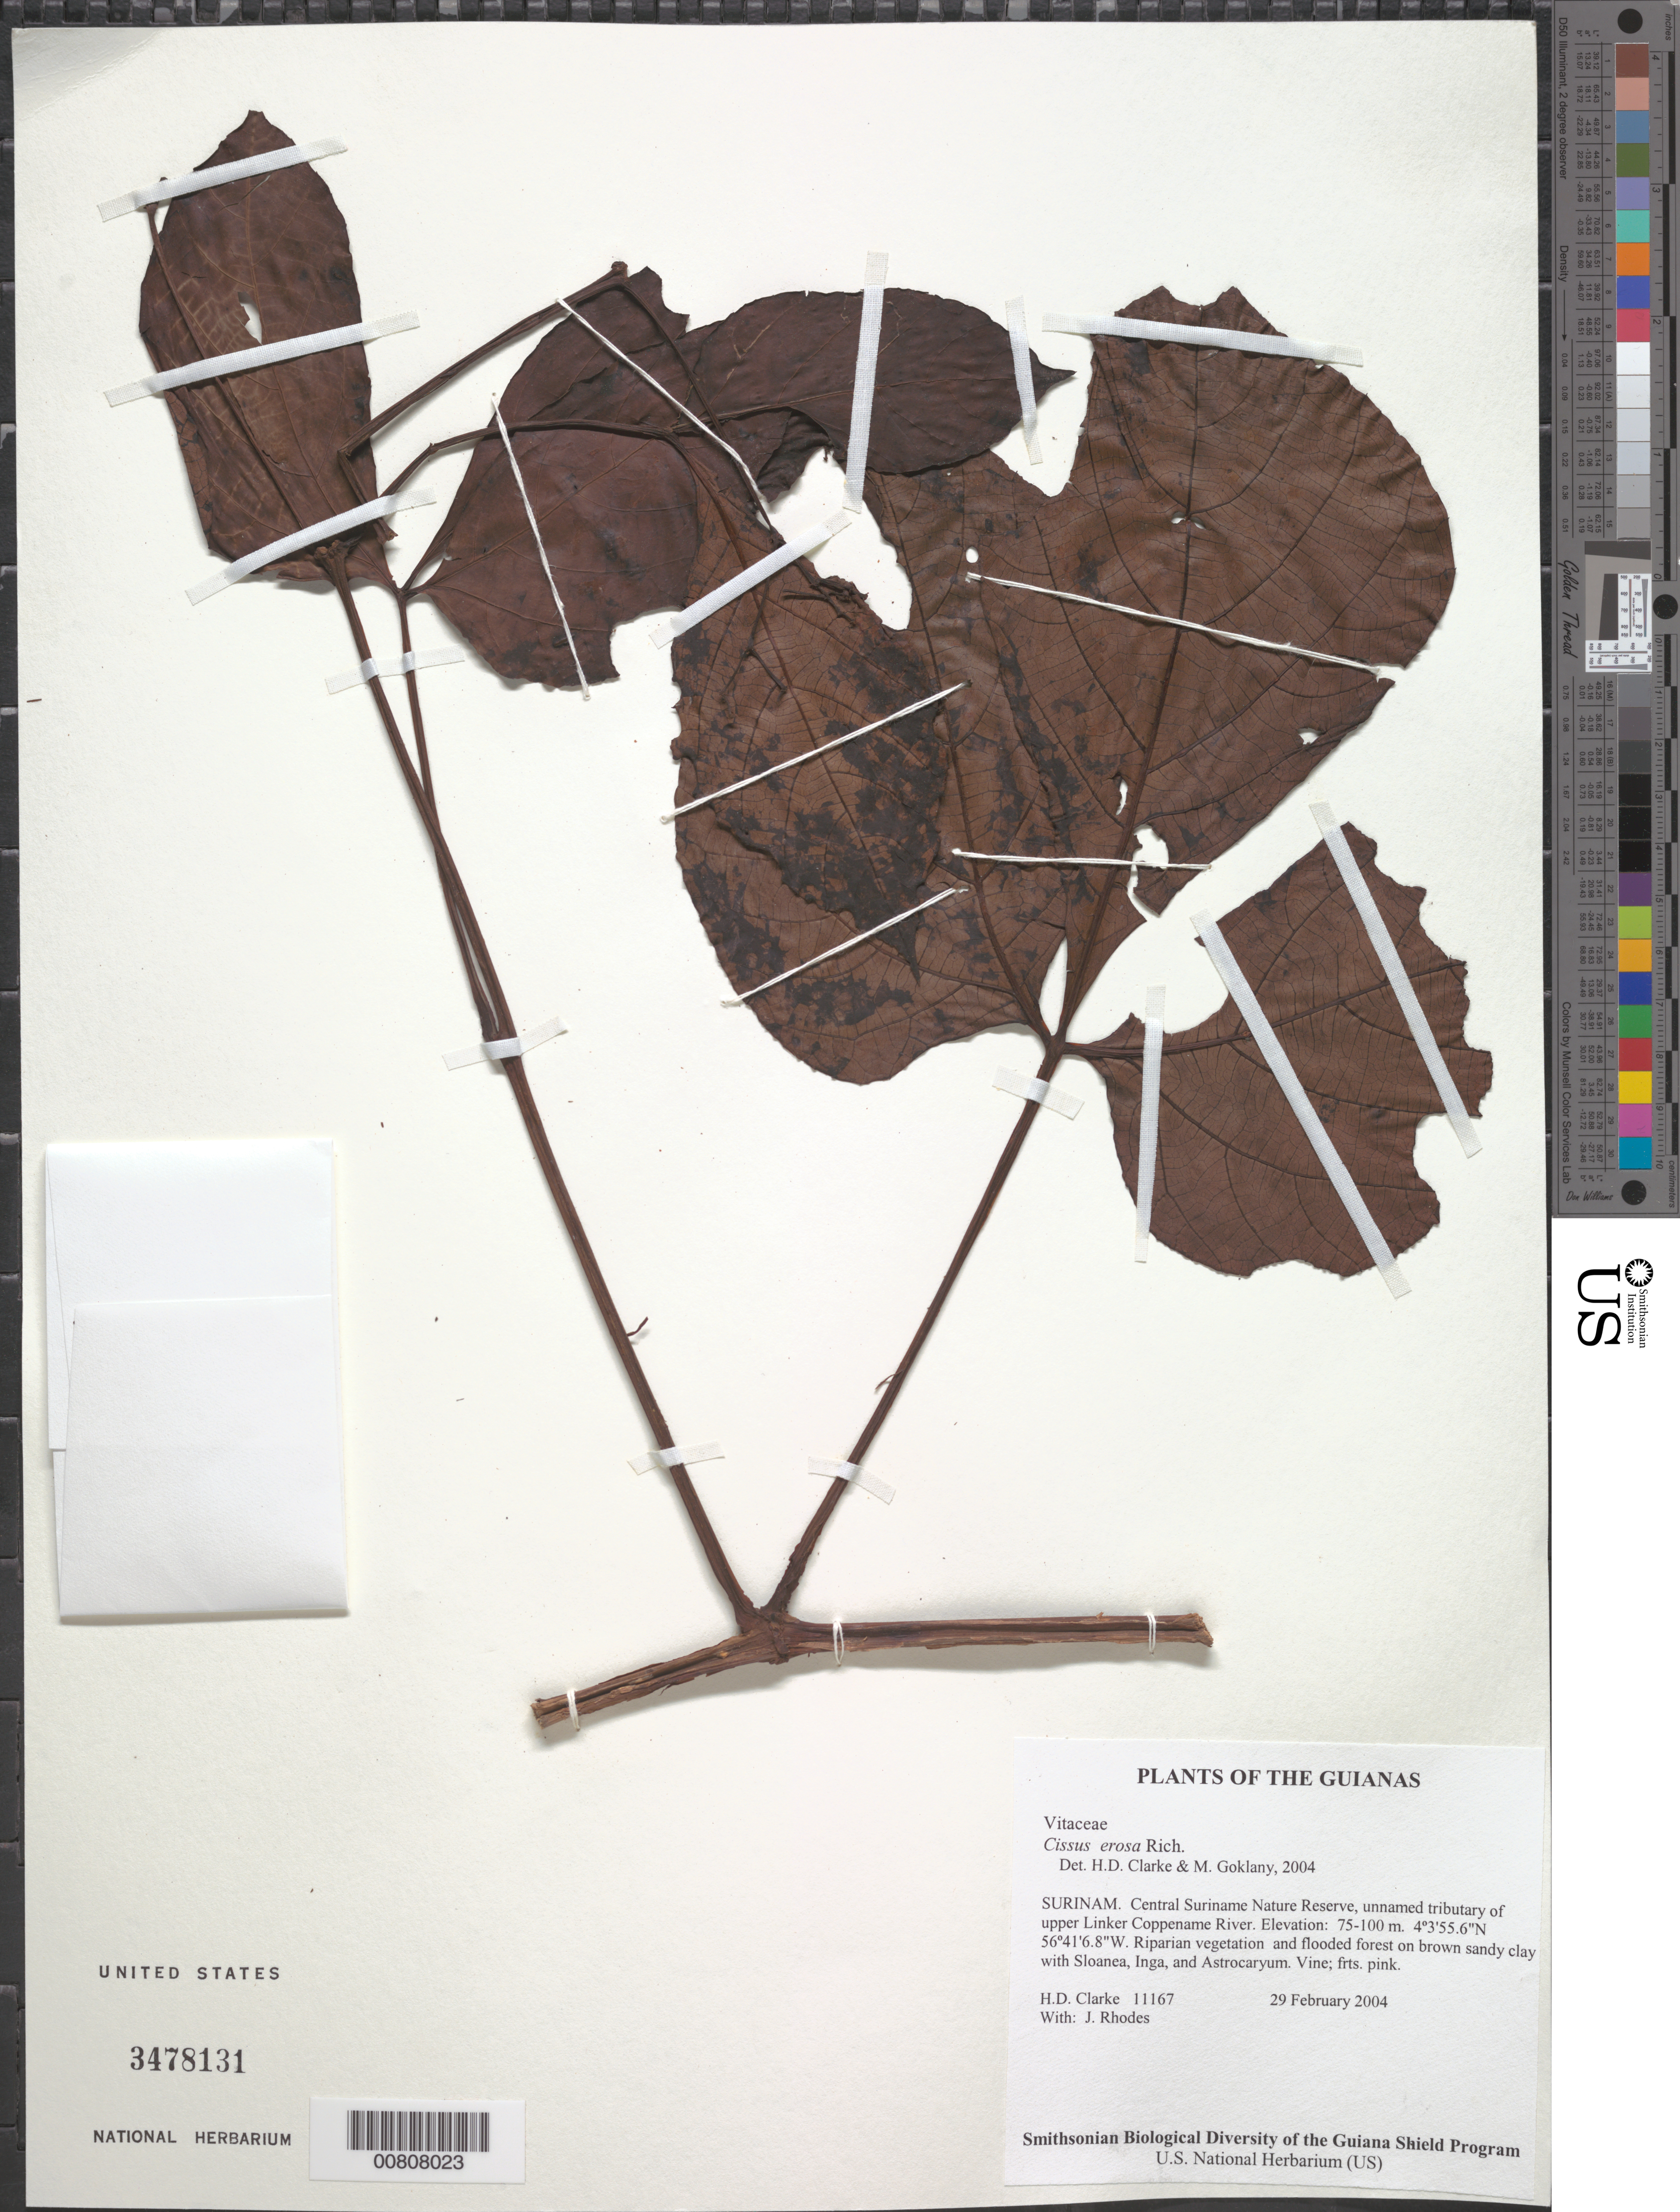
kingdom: Plantae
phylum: Tracheophyta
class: Magnoliopsida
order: Vitales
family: Vitaceae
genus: Cissus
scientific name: Cissus erosa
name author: Rich.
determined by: Clarke, H. D.; Goklany, M.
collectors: H. D. Clarke & J. Rhodes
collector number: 11167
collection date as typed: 29 February 2004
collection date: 2004-02-29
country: Suriname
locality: Central Suriname Nature Reserve, unnamed tributary of upper Linker Coppename River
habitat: Riparian vegetation and flooded forest on brown sandy clay with Sloanea, Inga, and Astrocaryum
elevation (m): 75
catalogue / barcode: US 3478131